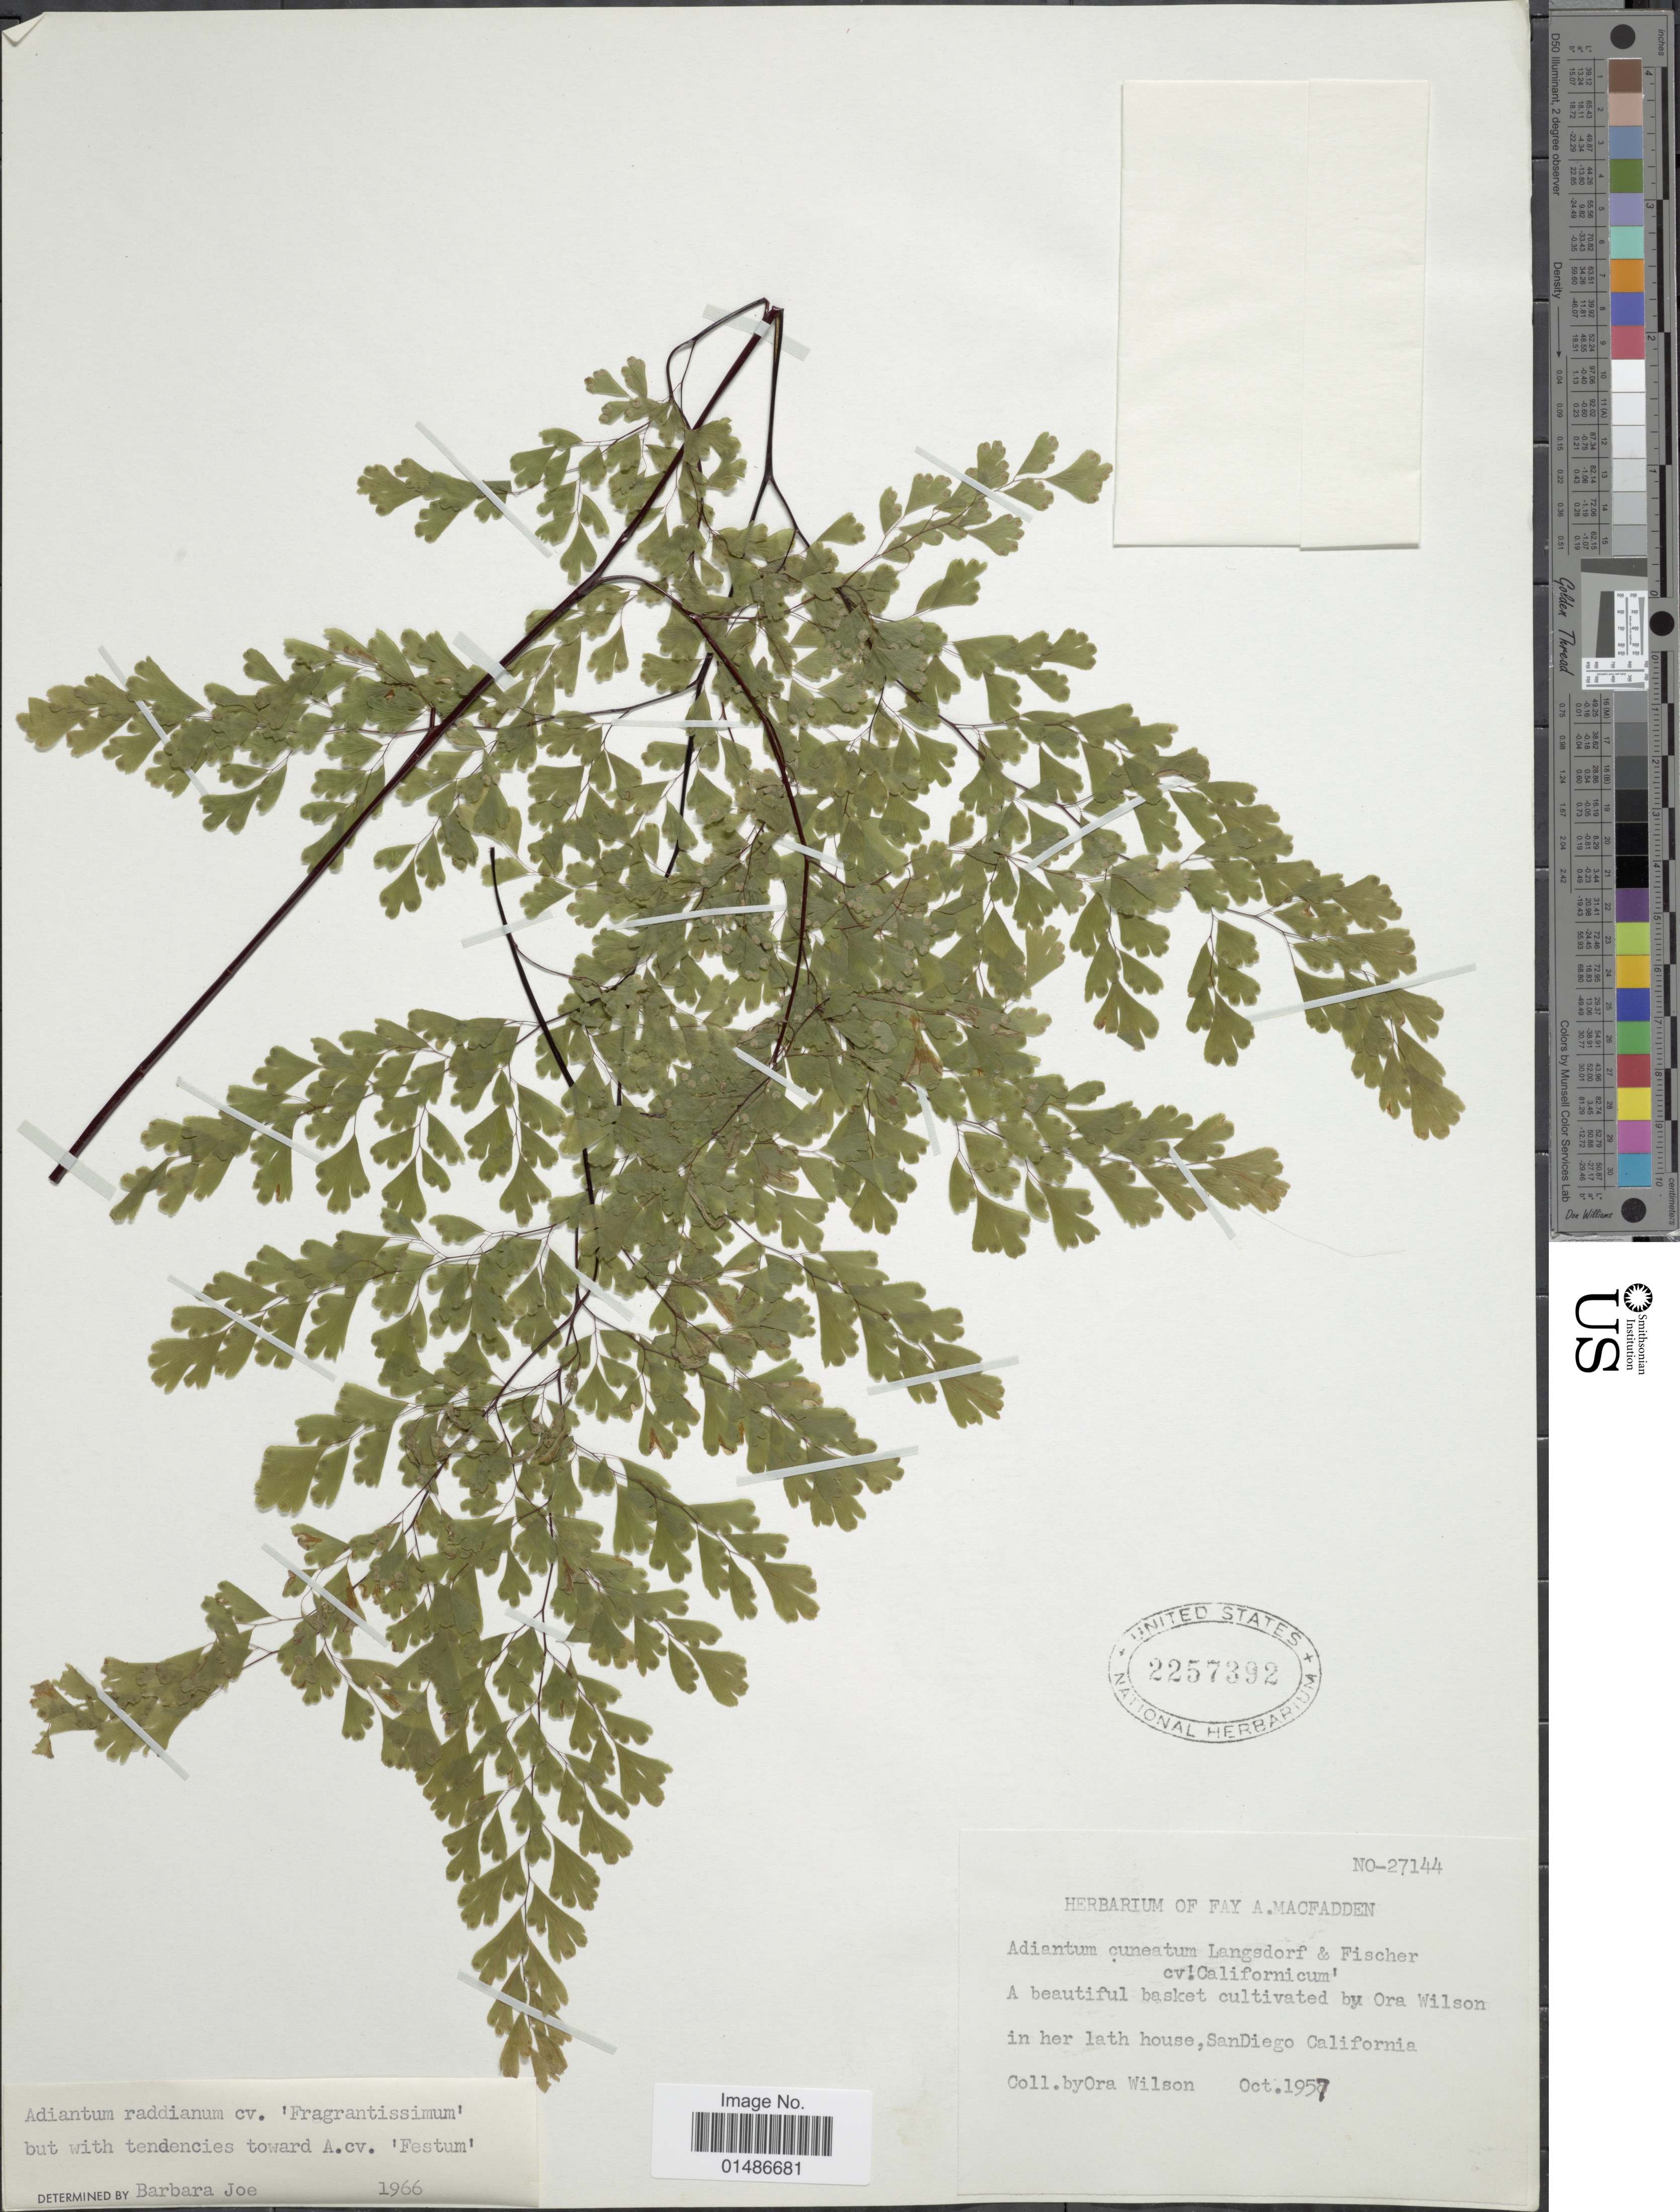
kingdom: Plantae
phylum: Tracheophyta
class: Polypodiopsida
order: Polypodiales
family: Pteridaceae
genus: Adiantum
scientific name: Adiantum raddianum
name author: C. Presl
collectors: O. Wilson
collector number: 27144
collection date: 1957-10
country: United States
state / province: California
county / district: San Diego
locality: A beautiful basket cultivated by Ora Wilson in het lath house, San Diego.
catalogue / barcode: US 2257392